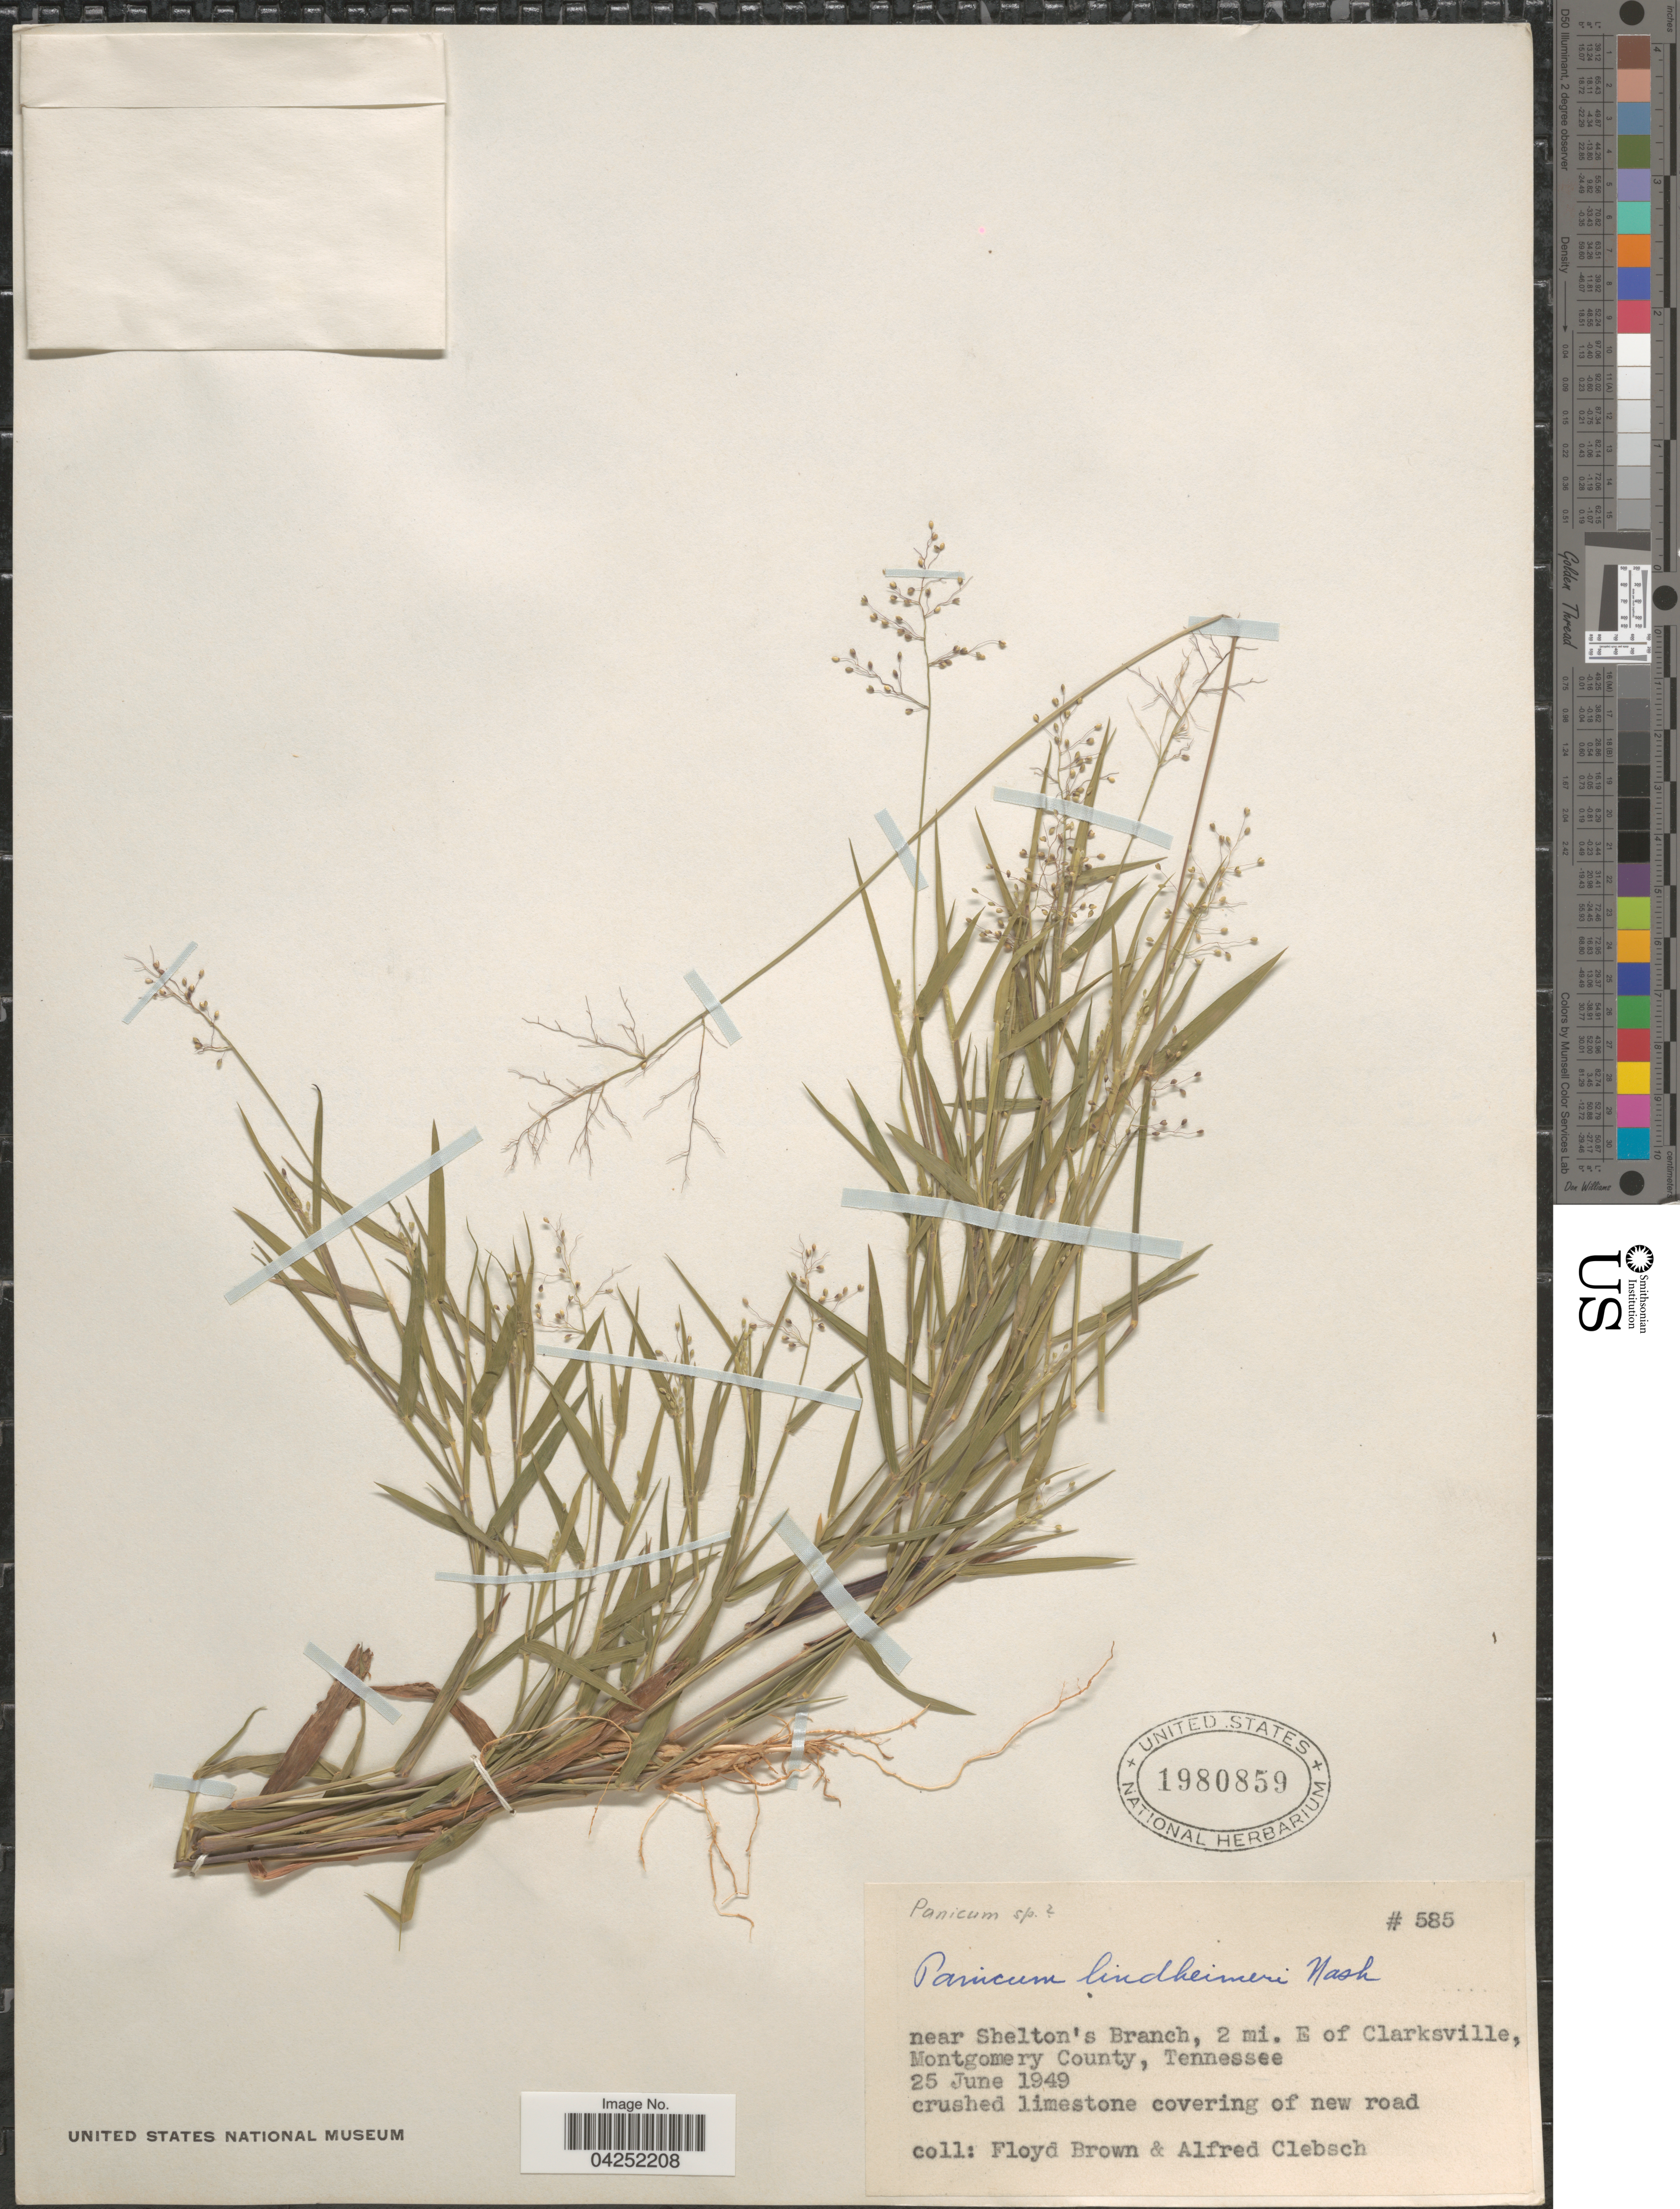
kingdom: Plantae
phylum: Tracheophyta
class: Liliopsida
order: Poales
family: Poaceae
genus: Dichanthelium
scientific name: Dichanthelium acuminatum var. lindheimeri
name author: (Nash) Gould & C.A. Clark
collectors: F. Brown & A. Clebsch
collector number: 585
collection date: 1949-06-25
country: United States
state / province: Tennessee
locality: Near Shelton's Branch, 2 mi. E of Clarksville, Montgomery County.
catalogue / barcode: US 1980859